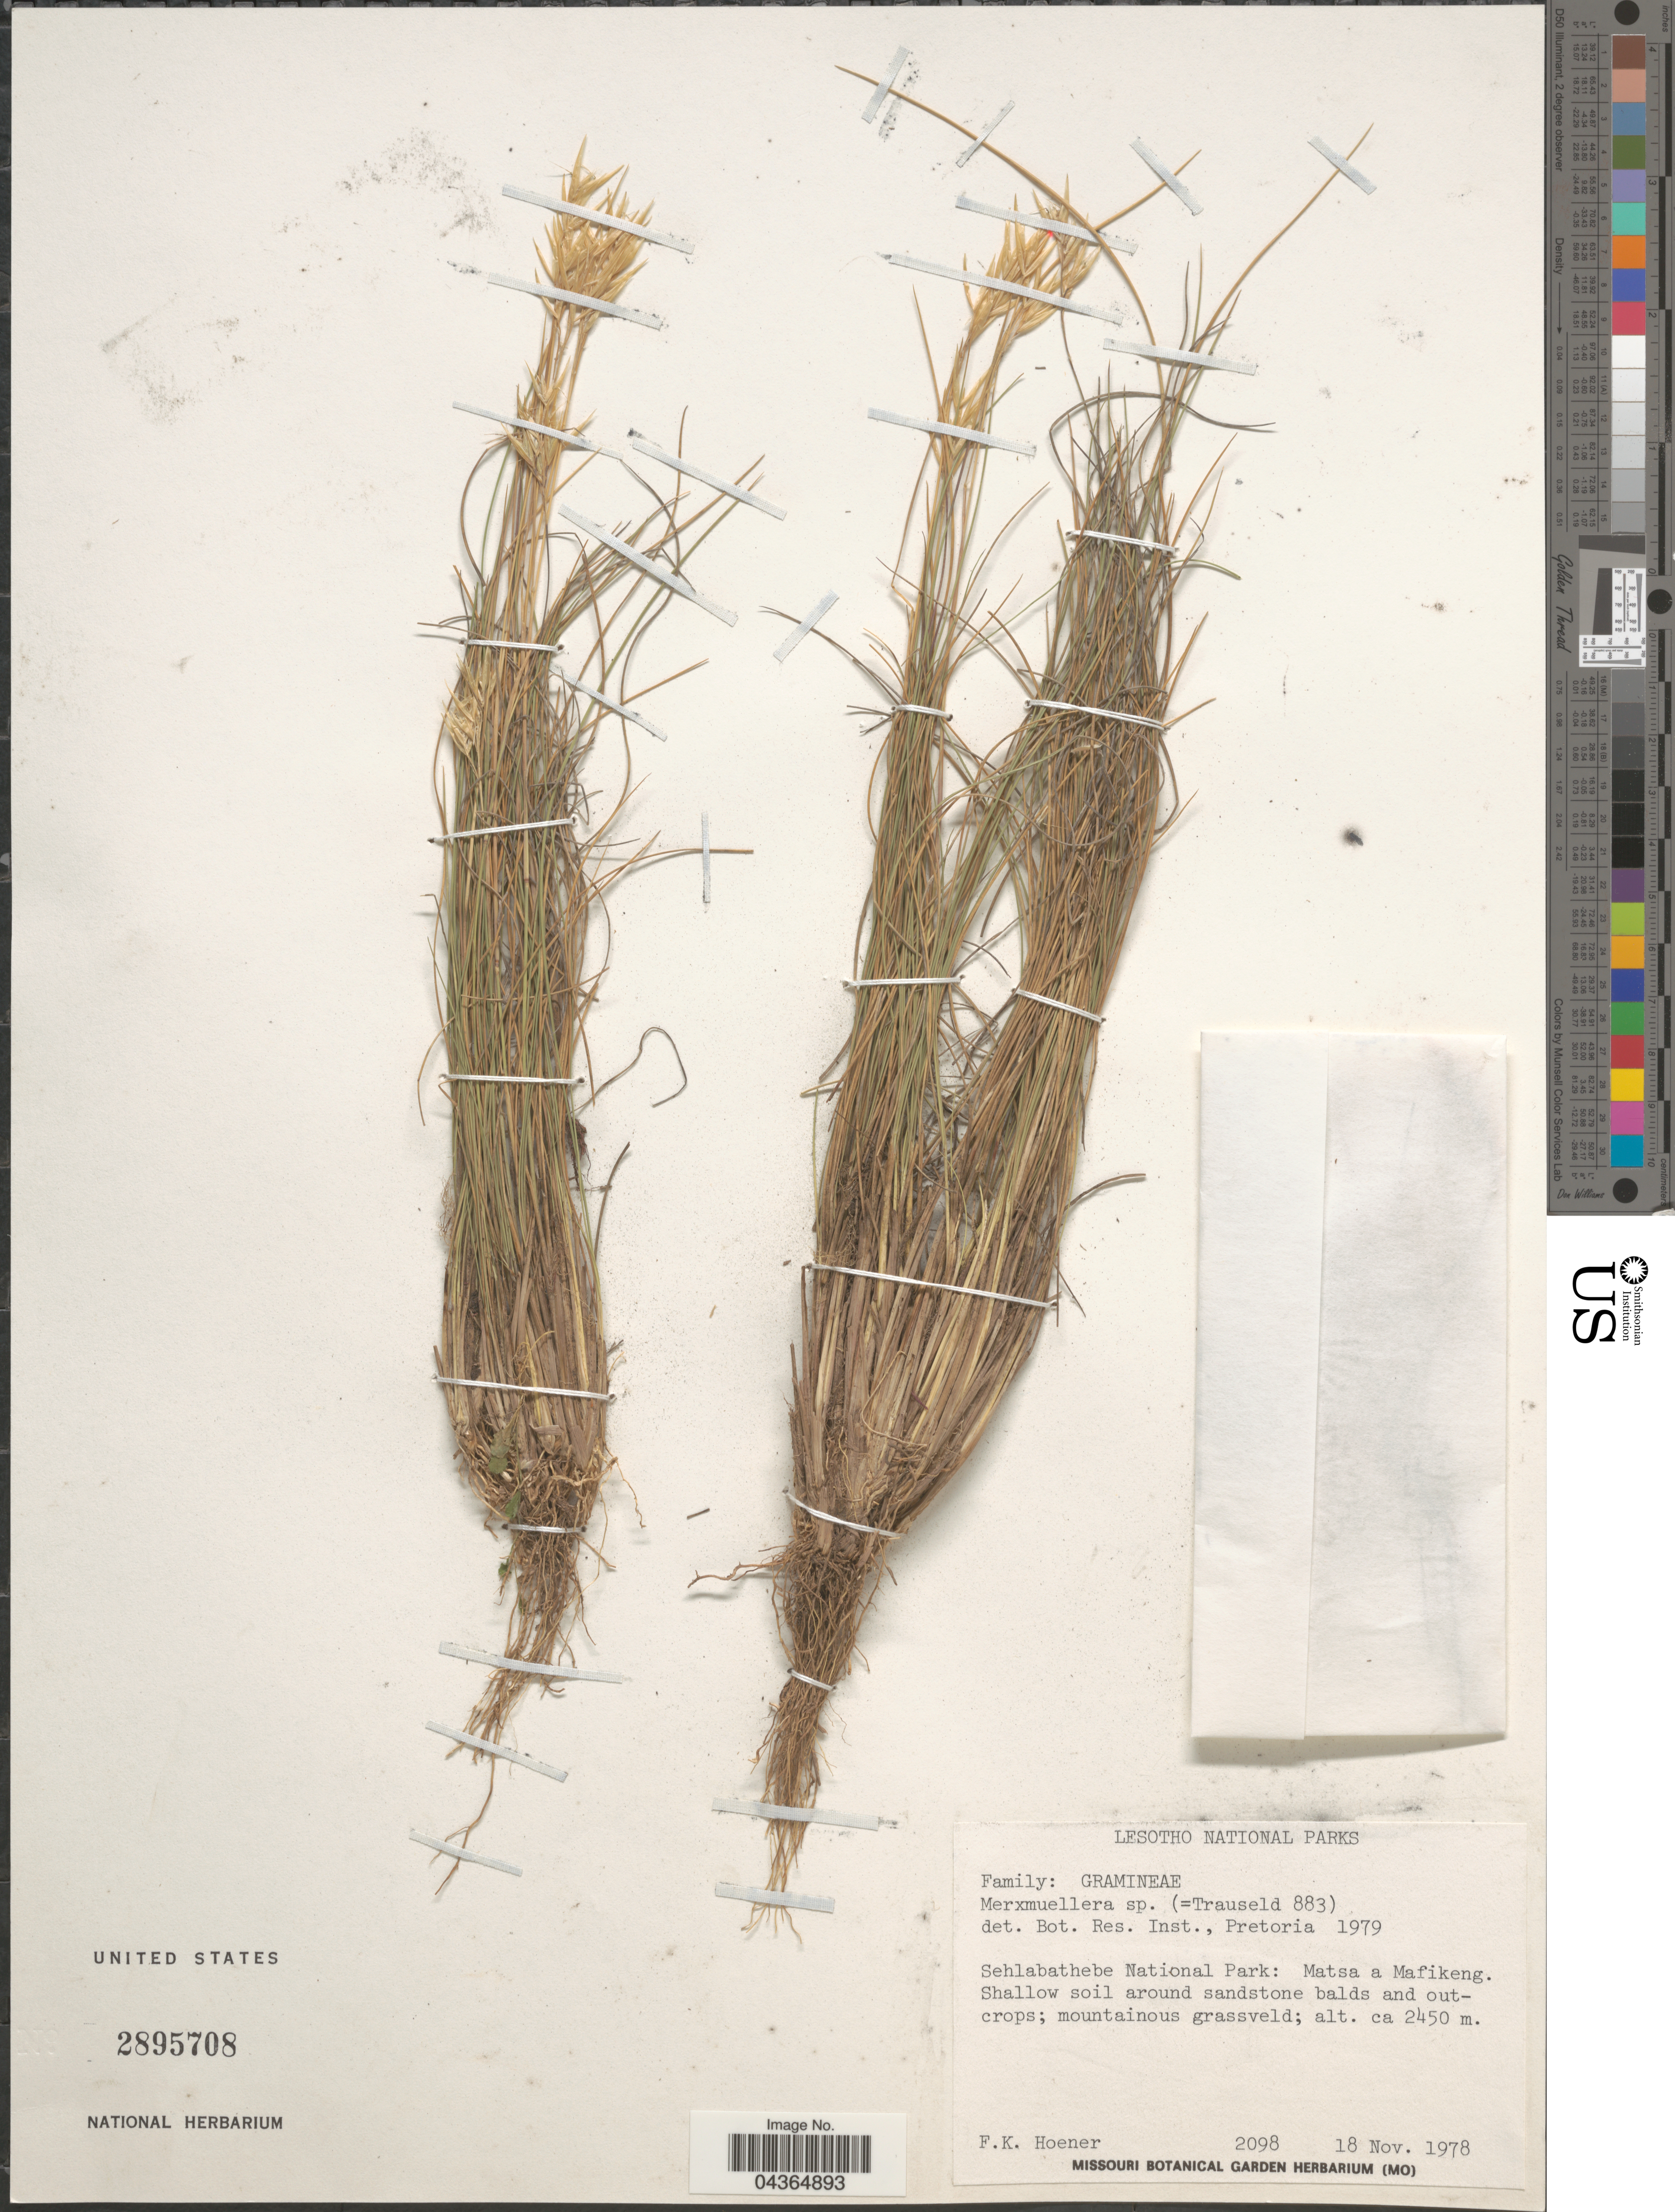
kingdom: Plantae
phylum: Tracheophyta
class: Liliopsida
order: Poales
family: Poaceae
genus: Merxmuellera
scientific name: Merxmuellera sp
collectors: F. Hoener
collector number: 2098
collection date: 1978-11-18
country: Lesotho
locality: Lesotho National Parks. Sehlabathebe National Park: Matsa a Mafikeng.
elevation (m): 2450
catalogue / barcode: US 2895708